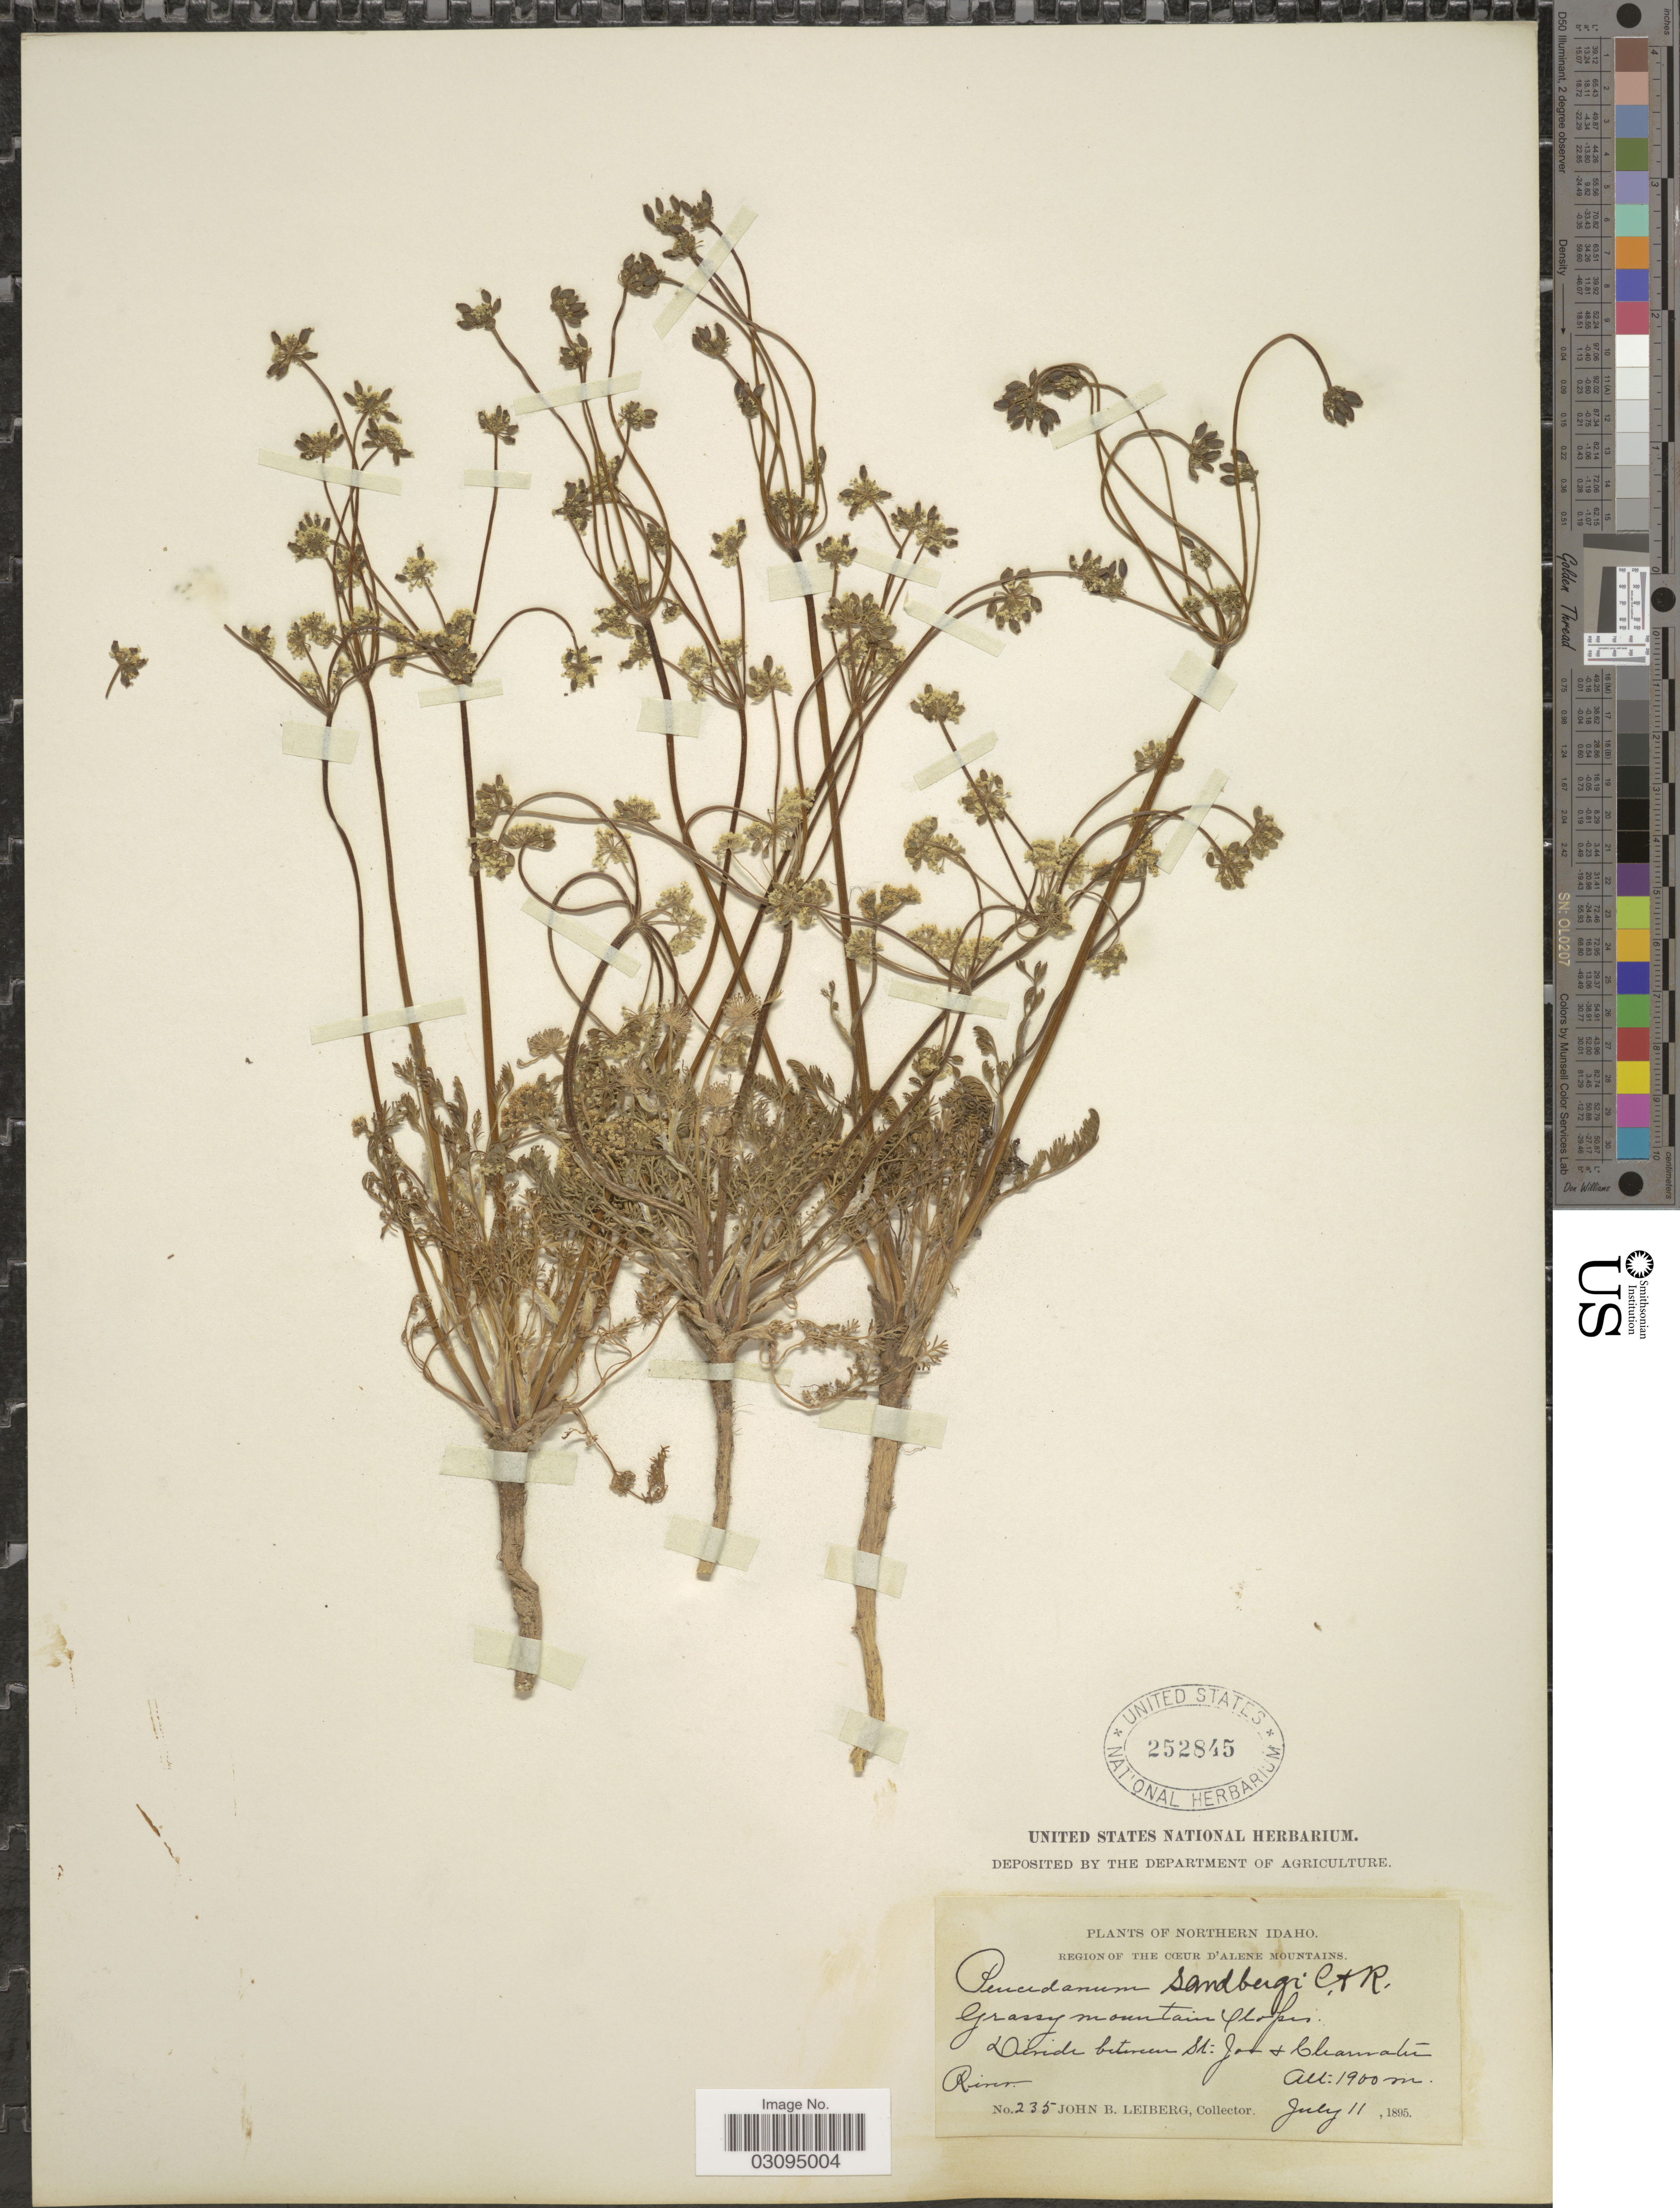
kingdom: Plantae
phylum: Tracheophyta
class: Magnoliopsida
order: Apiales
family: Apiaceae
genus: Lomatium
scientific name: Lomatium sandbergii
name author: (J.M. Coult. & Rose) J.M. Coult. & Rose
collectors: J. B. Leiberg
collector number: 235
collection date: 1895-07-11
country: United States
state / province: Idaho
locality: Northern Idaho, Region of the Cœur d'Alene Mountains. Divide between St. Joe & Clearwater River.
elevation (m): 1900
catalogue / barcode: US 252845